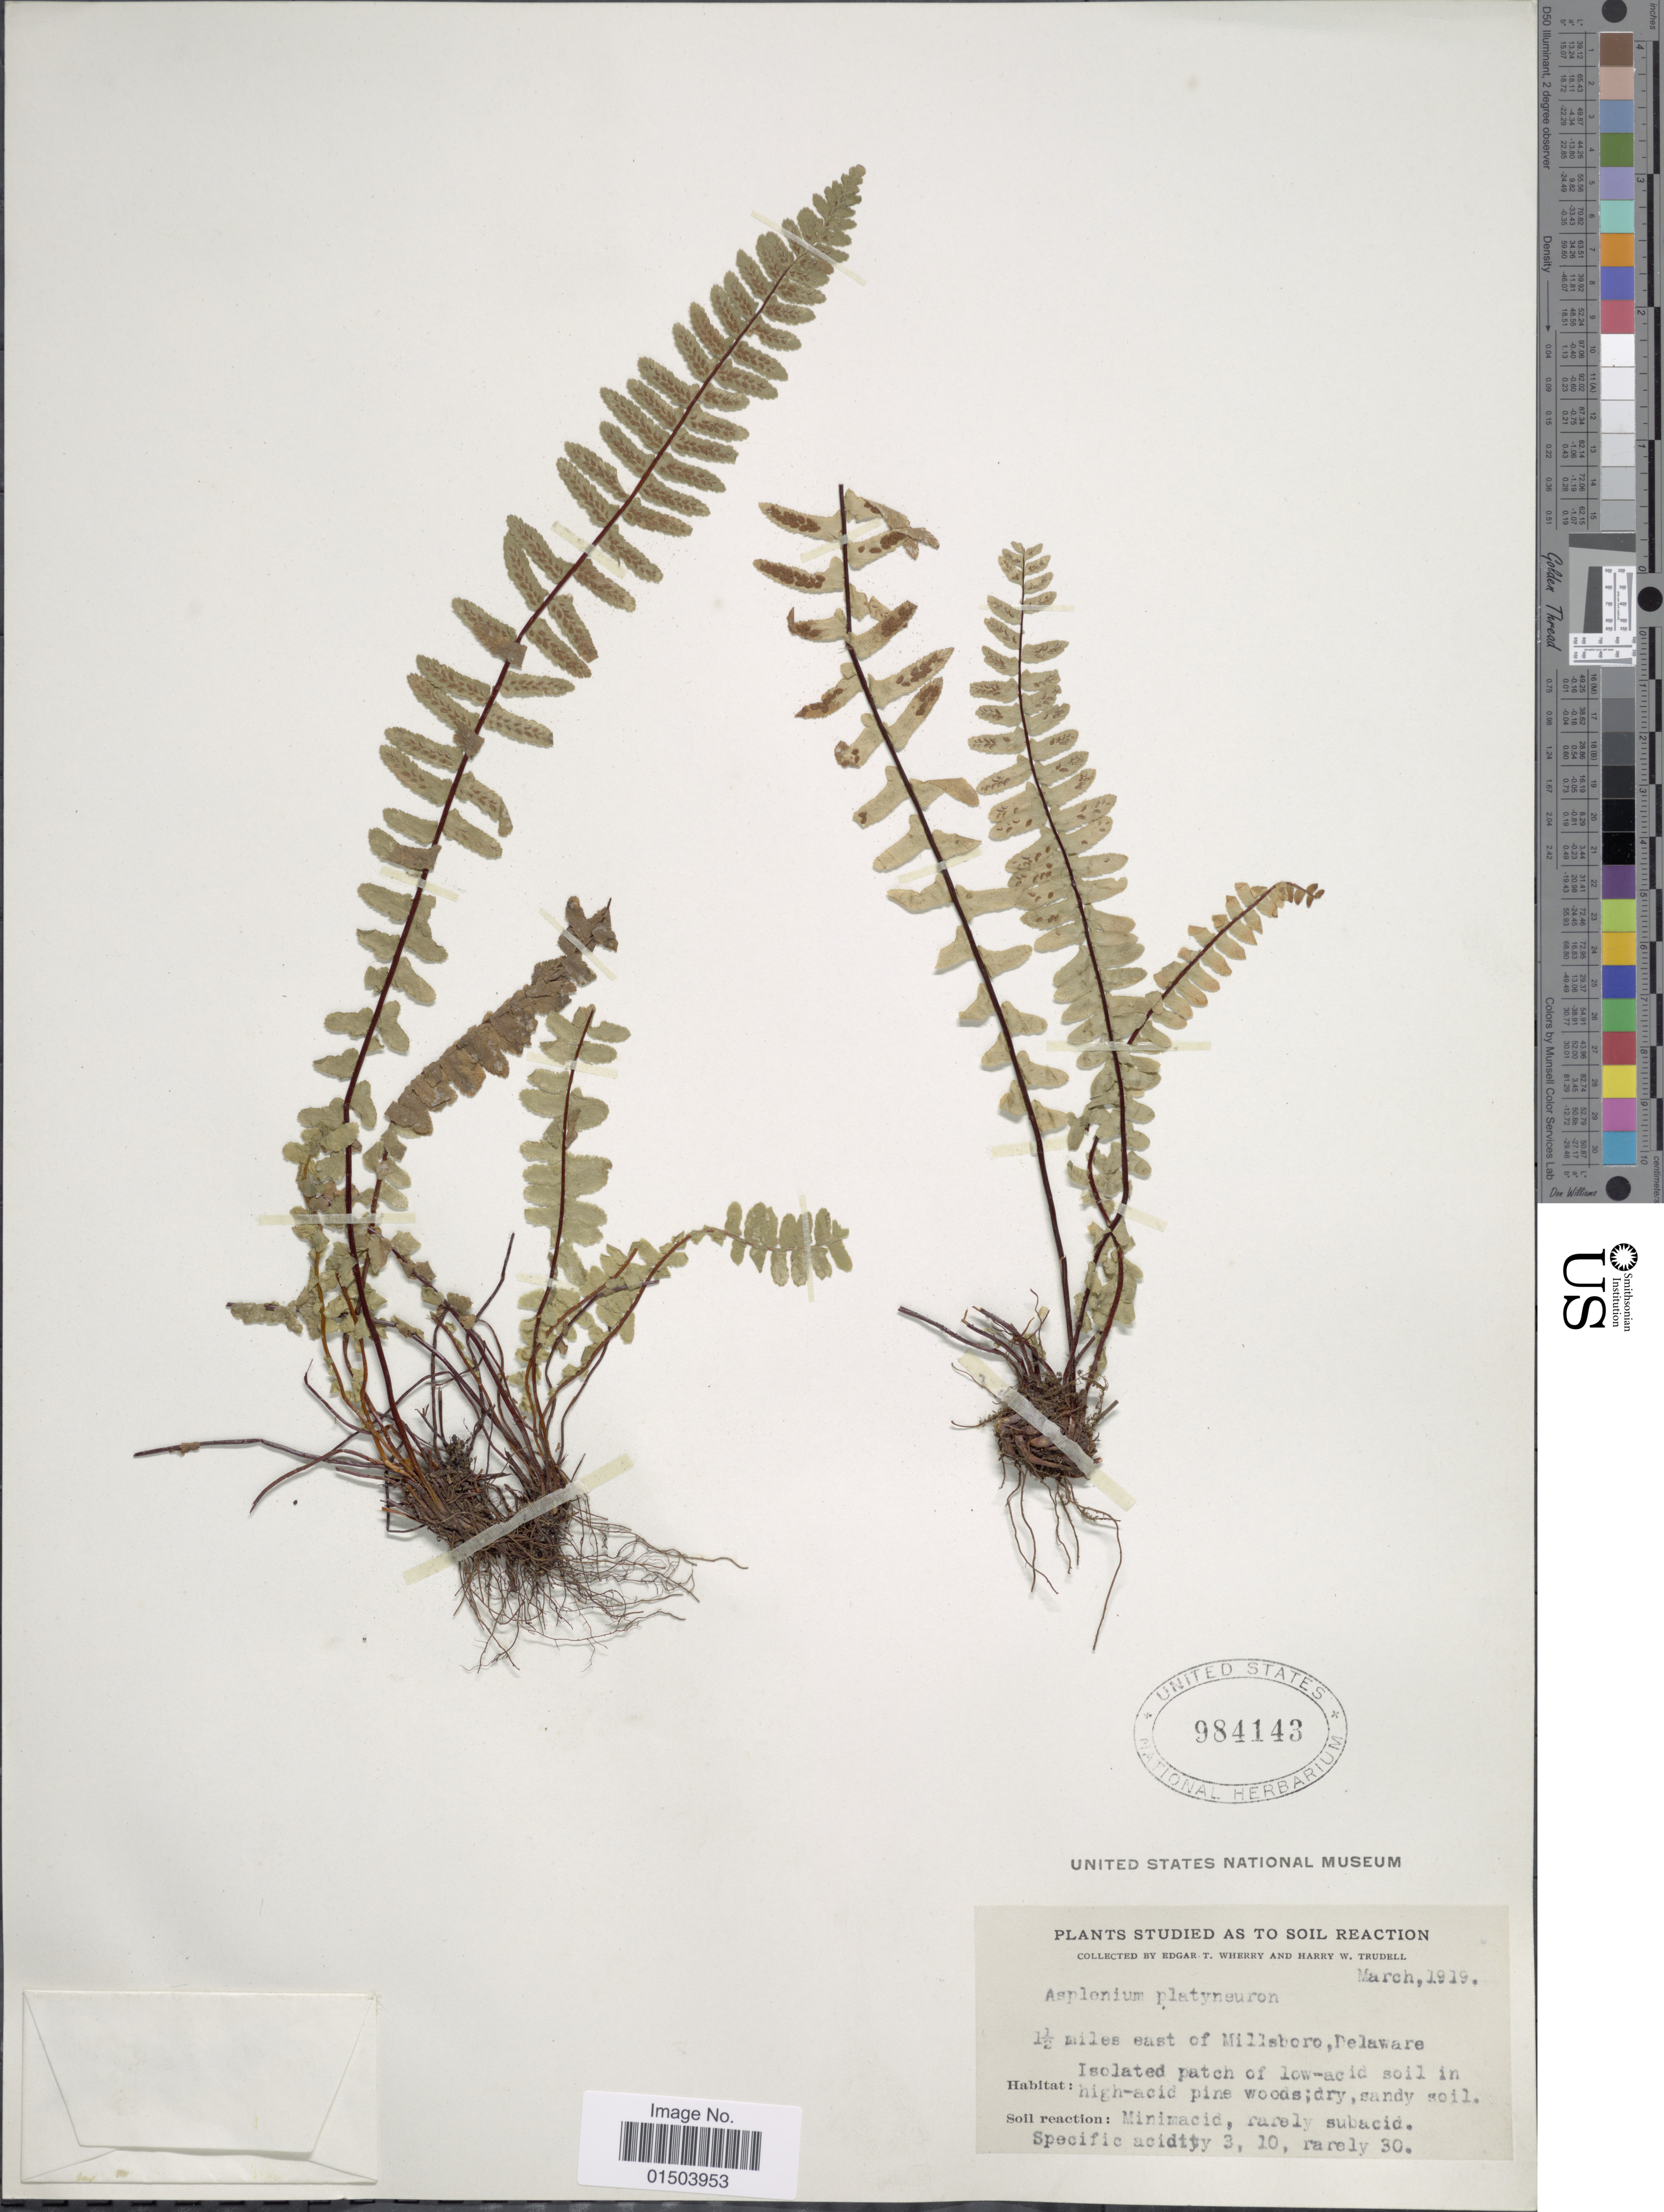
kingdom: Plantae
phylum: Tracheophyta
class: Polypodiopsida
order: Polypodiales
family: Aspleniaceae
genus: Asplenium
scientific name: Asplenium platyneuron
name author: (L.) Britton, Stearns & Poggenb.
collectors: E. T. Wherry & H. Trudell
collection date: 1919-03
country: United States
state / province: Delaware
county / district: Sussex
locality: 1½ miles east of Millsboro.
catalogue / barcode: US 984143